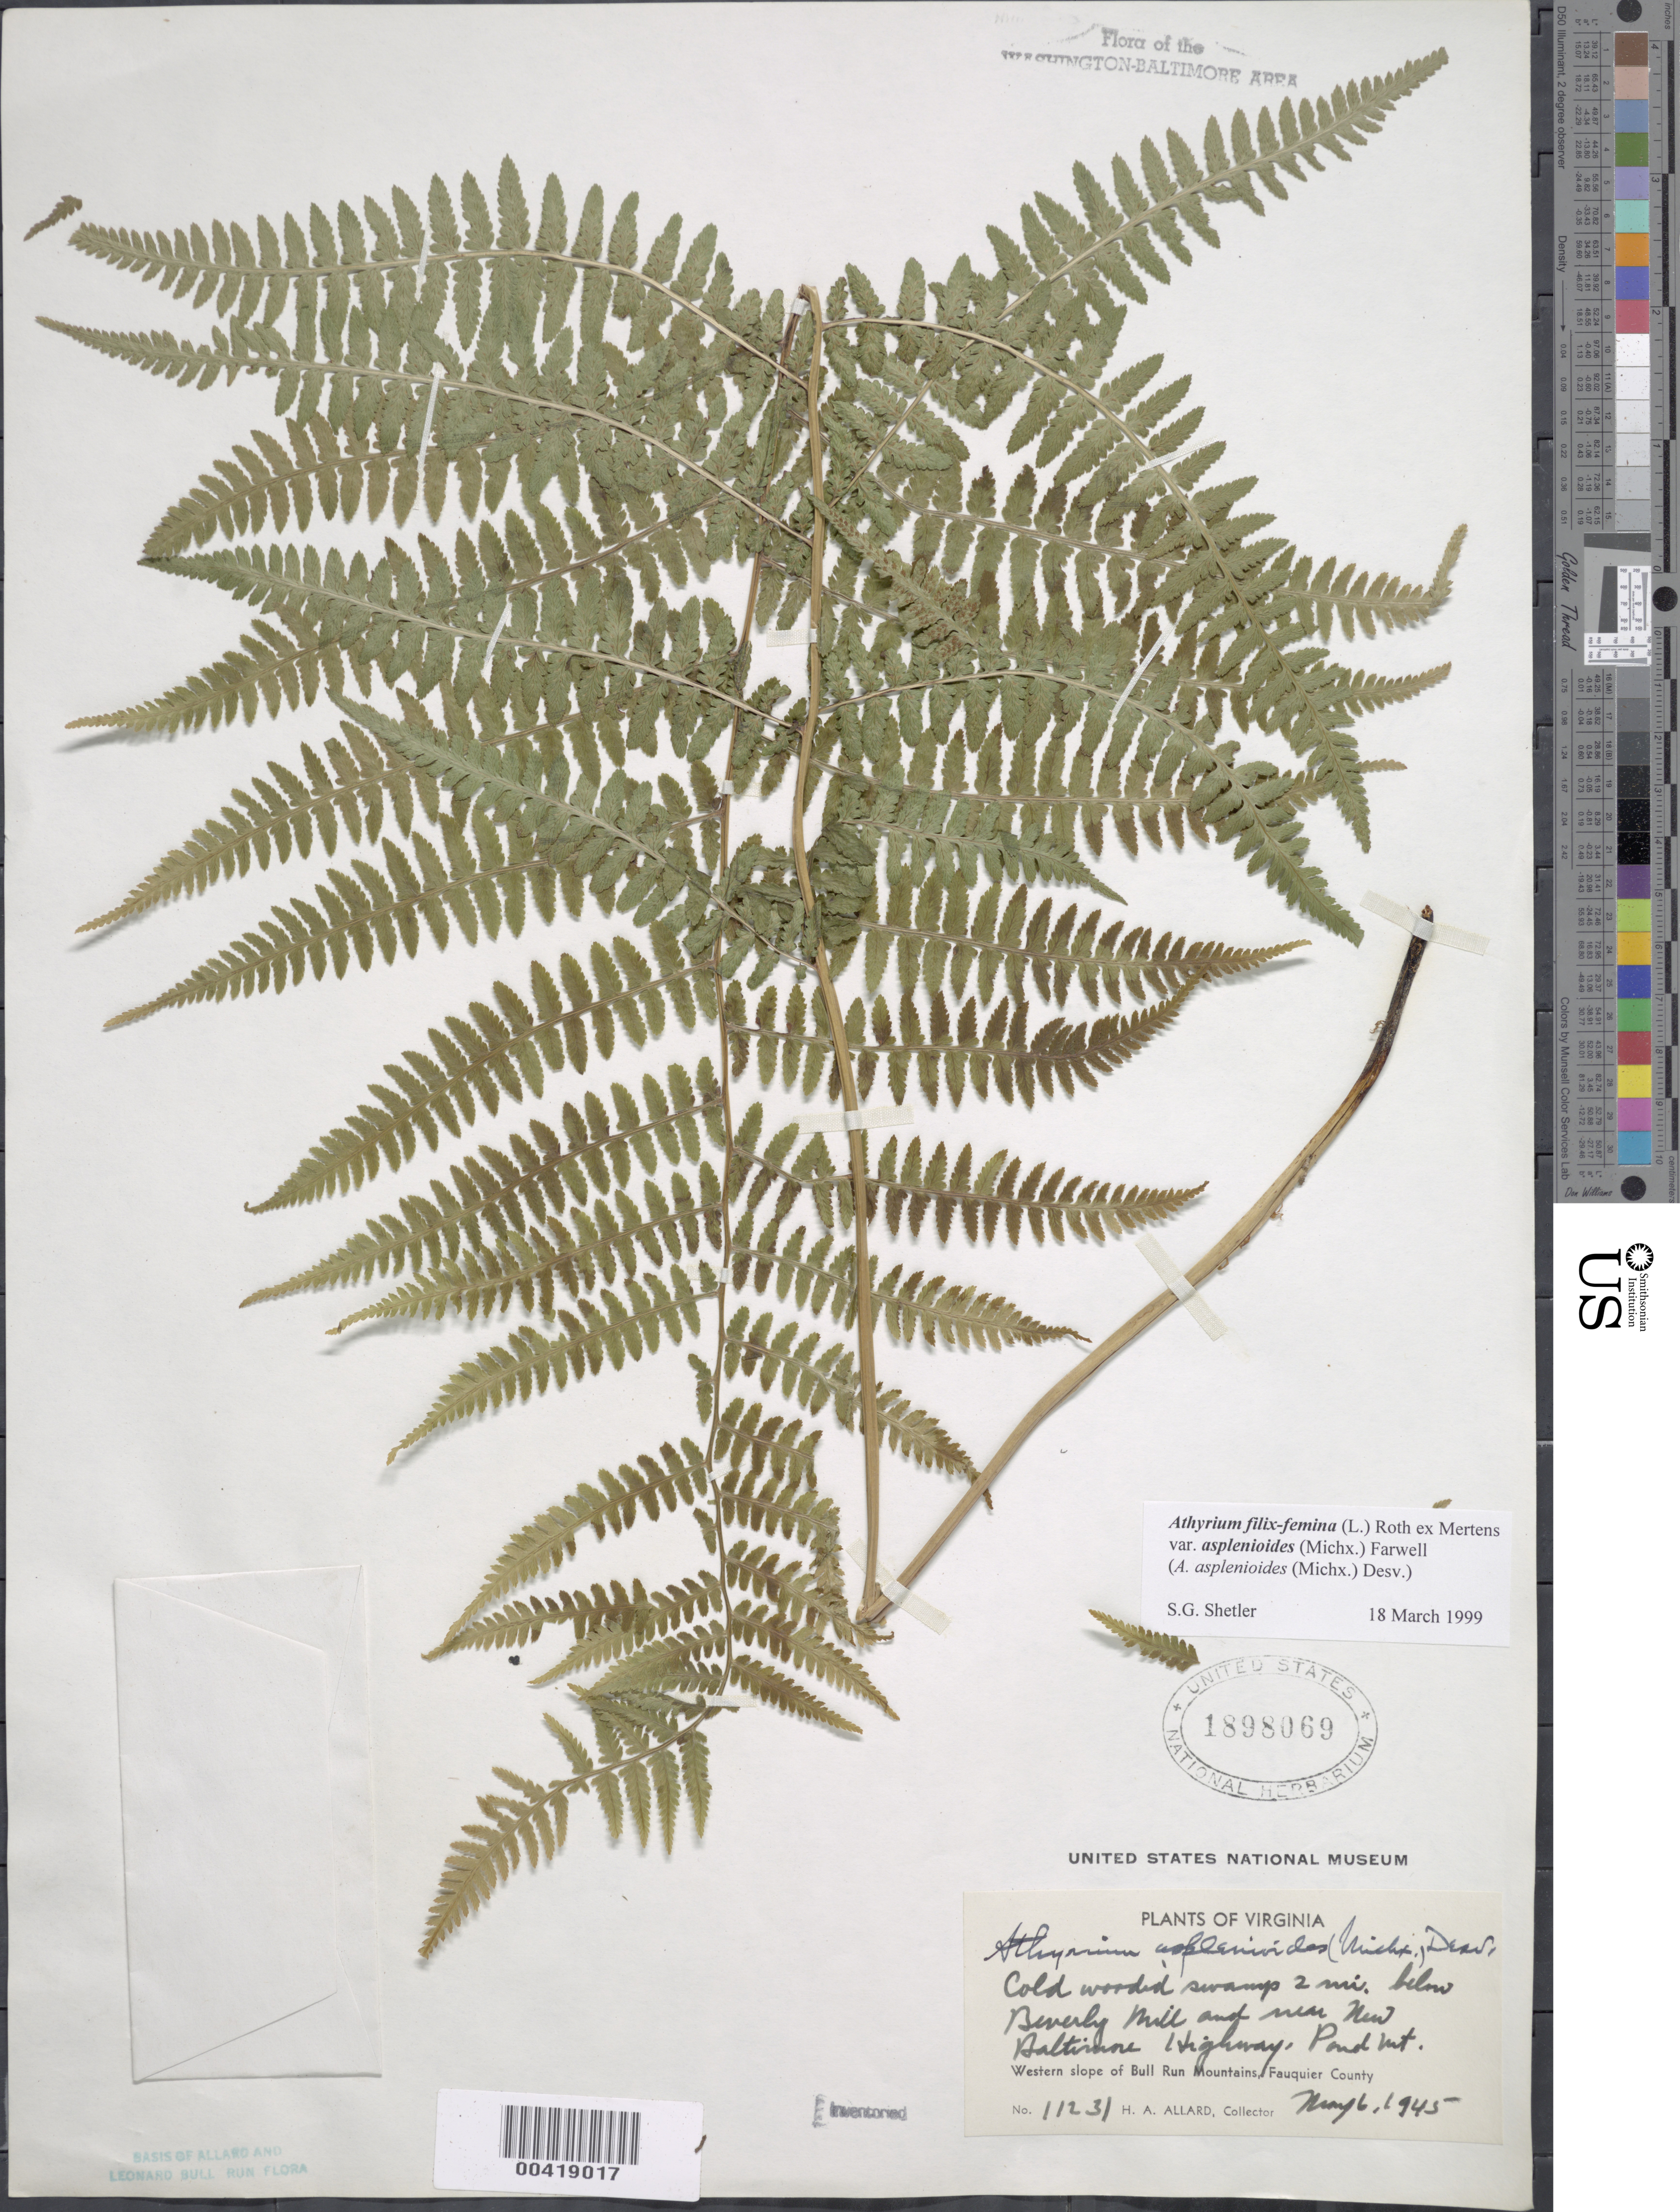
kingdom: Plantae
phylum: Tracheophyta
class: Polypodiopsida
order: Polypodiales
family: Athyriaceae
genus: Athyrium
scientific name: Athyrium filix-femina var. asplenioides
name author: (Michx.) Farw.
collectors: H. A. Allard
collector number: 11231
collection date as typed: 06 May 1945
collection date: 1945-05-06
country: United States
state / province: Virginia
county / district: Fauquier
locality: Below Beverly Mill, near New Baltimore Highway, Pond Mountain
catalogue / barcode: US 1898069